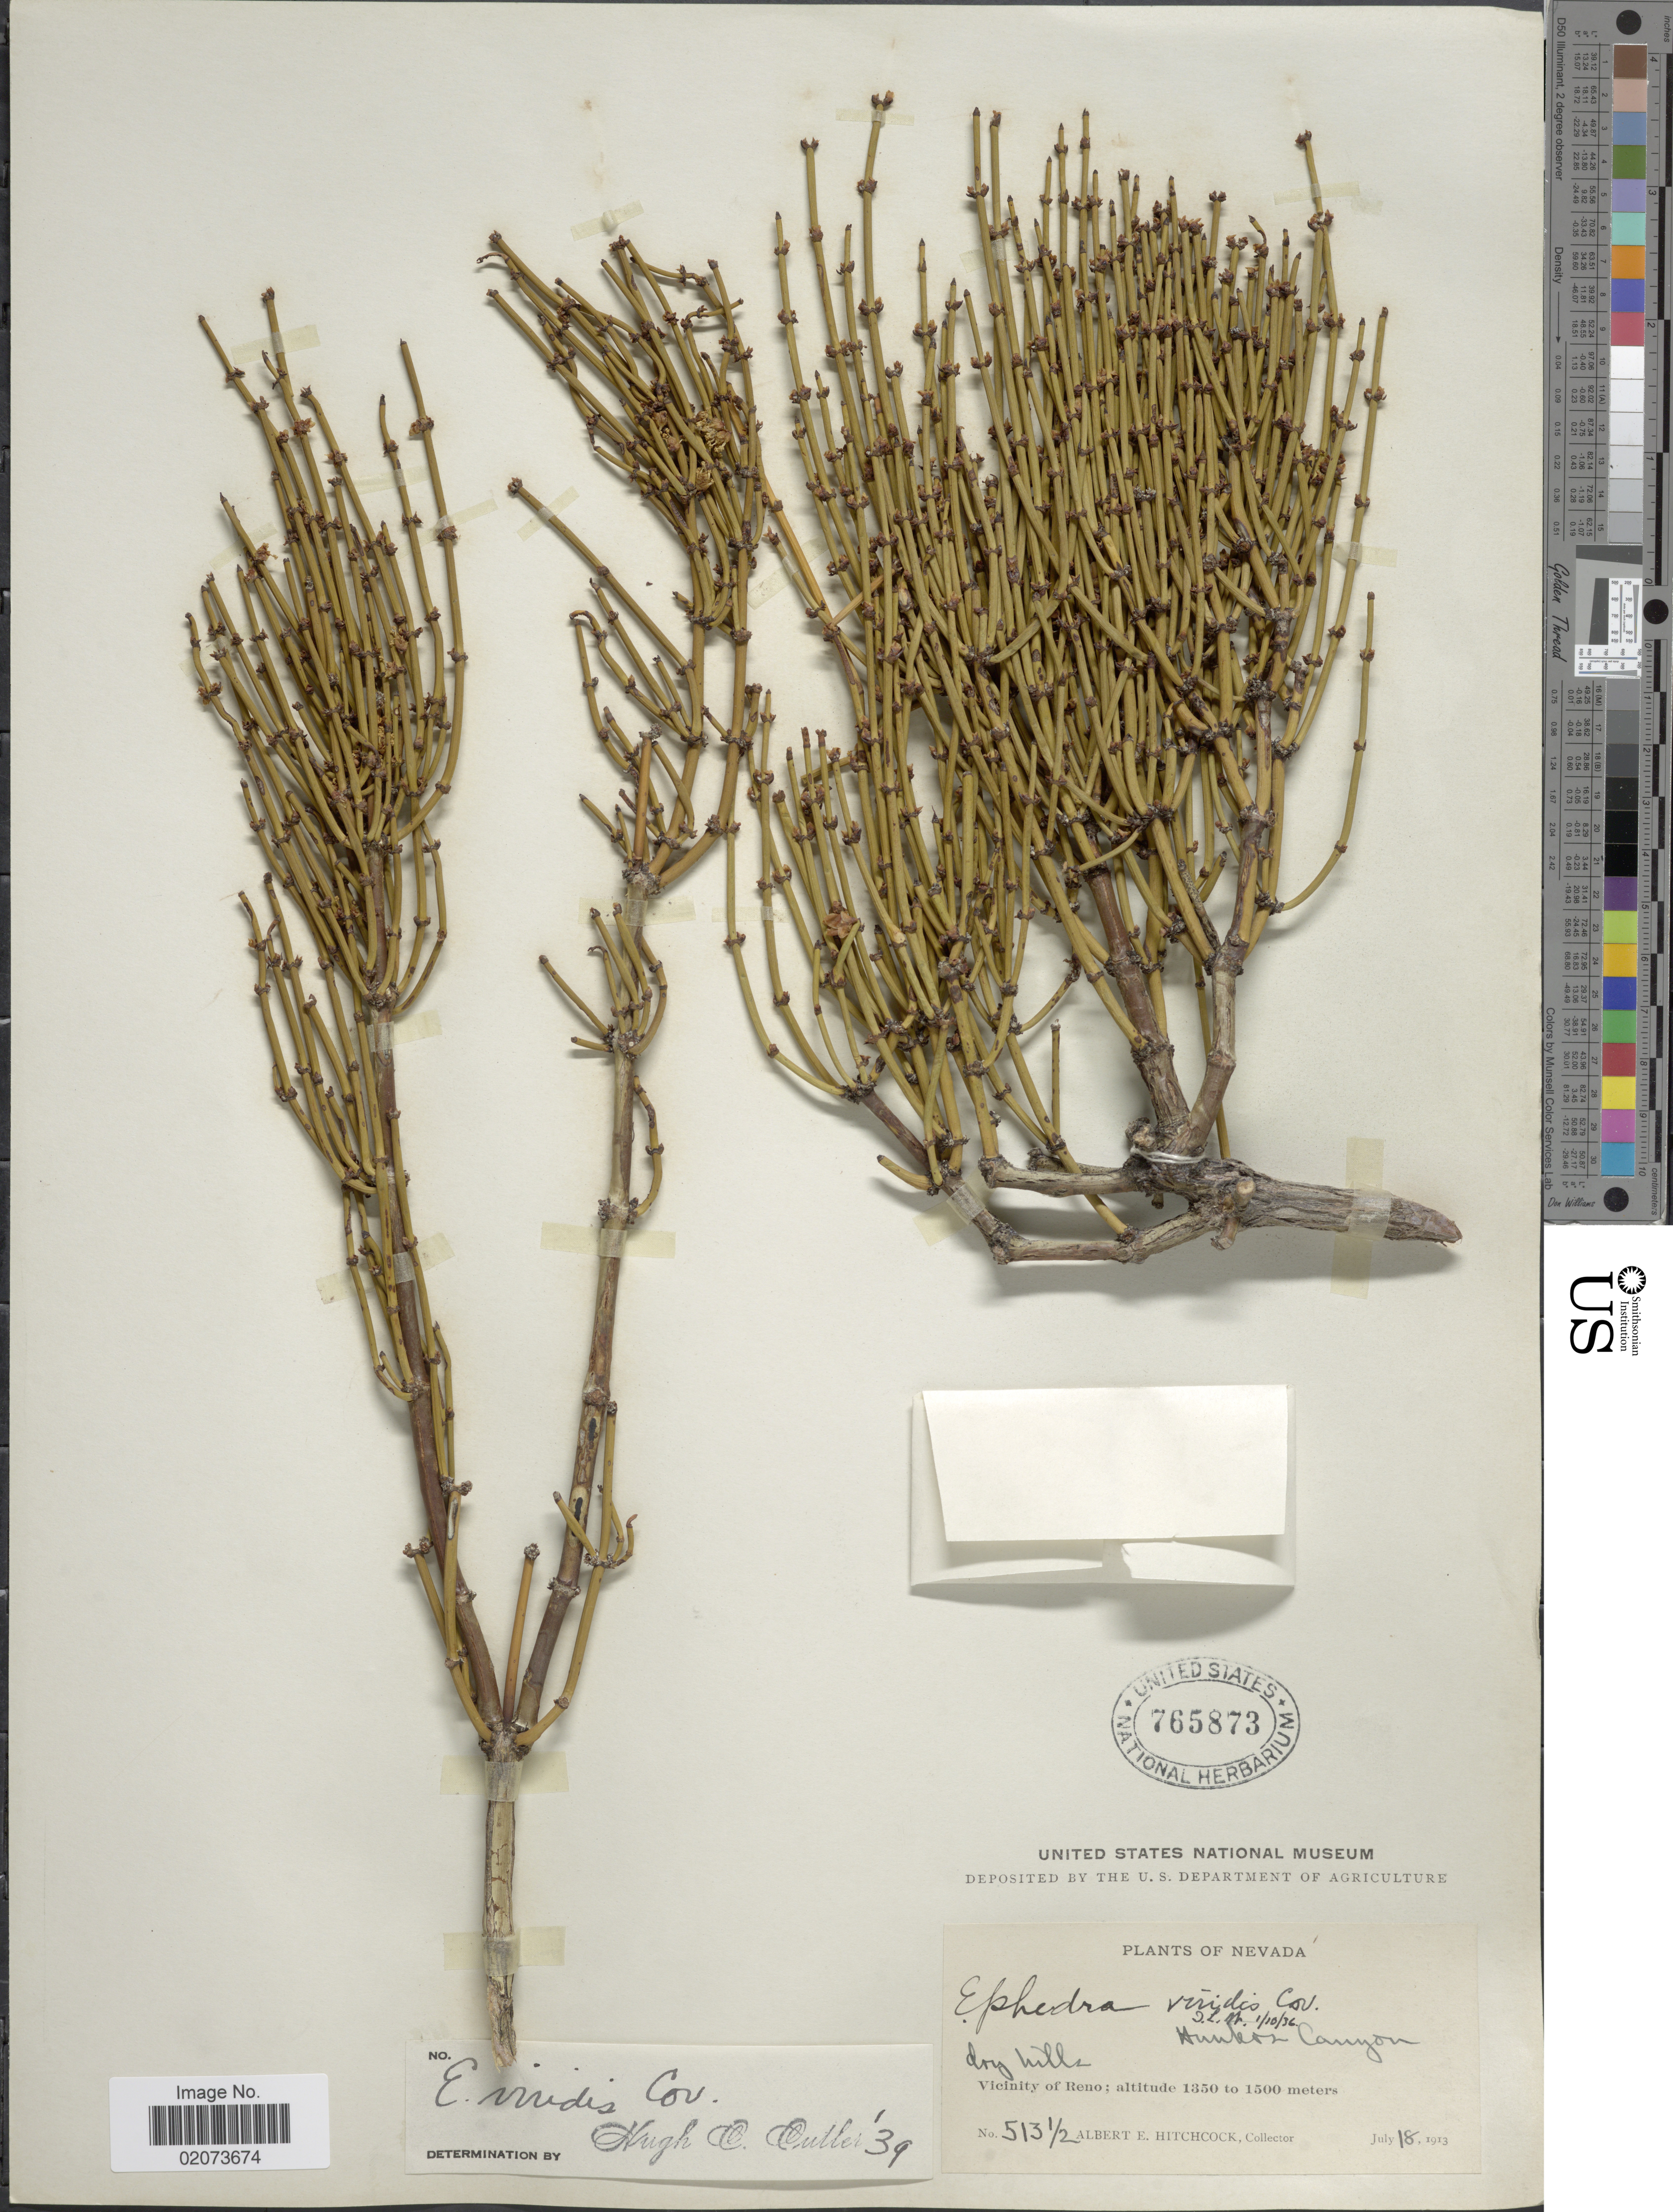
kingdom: Plantae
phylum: Tracheophyta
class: Gnetopsida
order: Ephedrales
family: Ephedraceae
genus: Ephedra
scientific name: Ephedra viridis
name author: Coville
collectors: A. Hitchcock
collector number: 5131/2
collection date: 1913-07-18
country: United States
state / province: Nevada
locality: Dry hills, vicinity of Reno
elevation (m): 1350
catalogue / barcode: US 765873